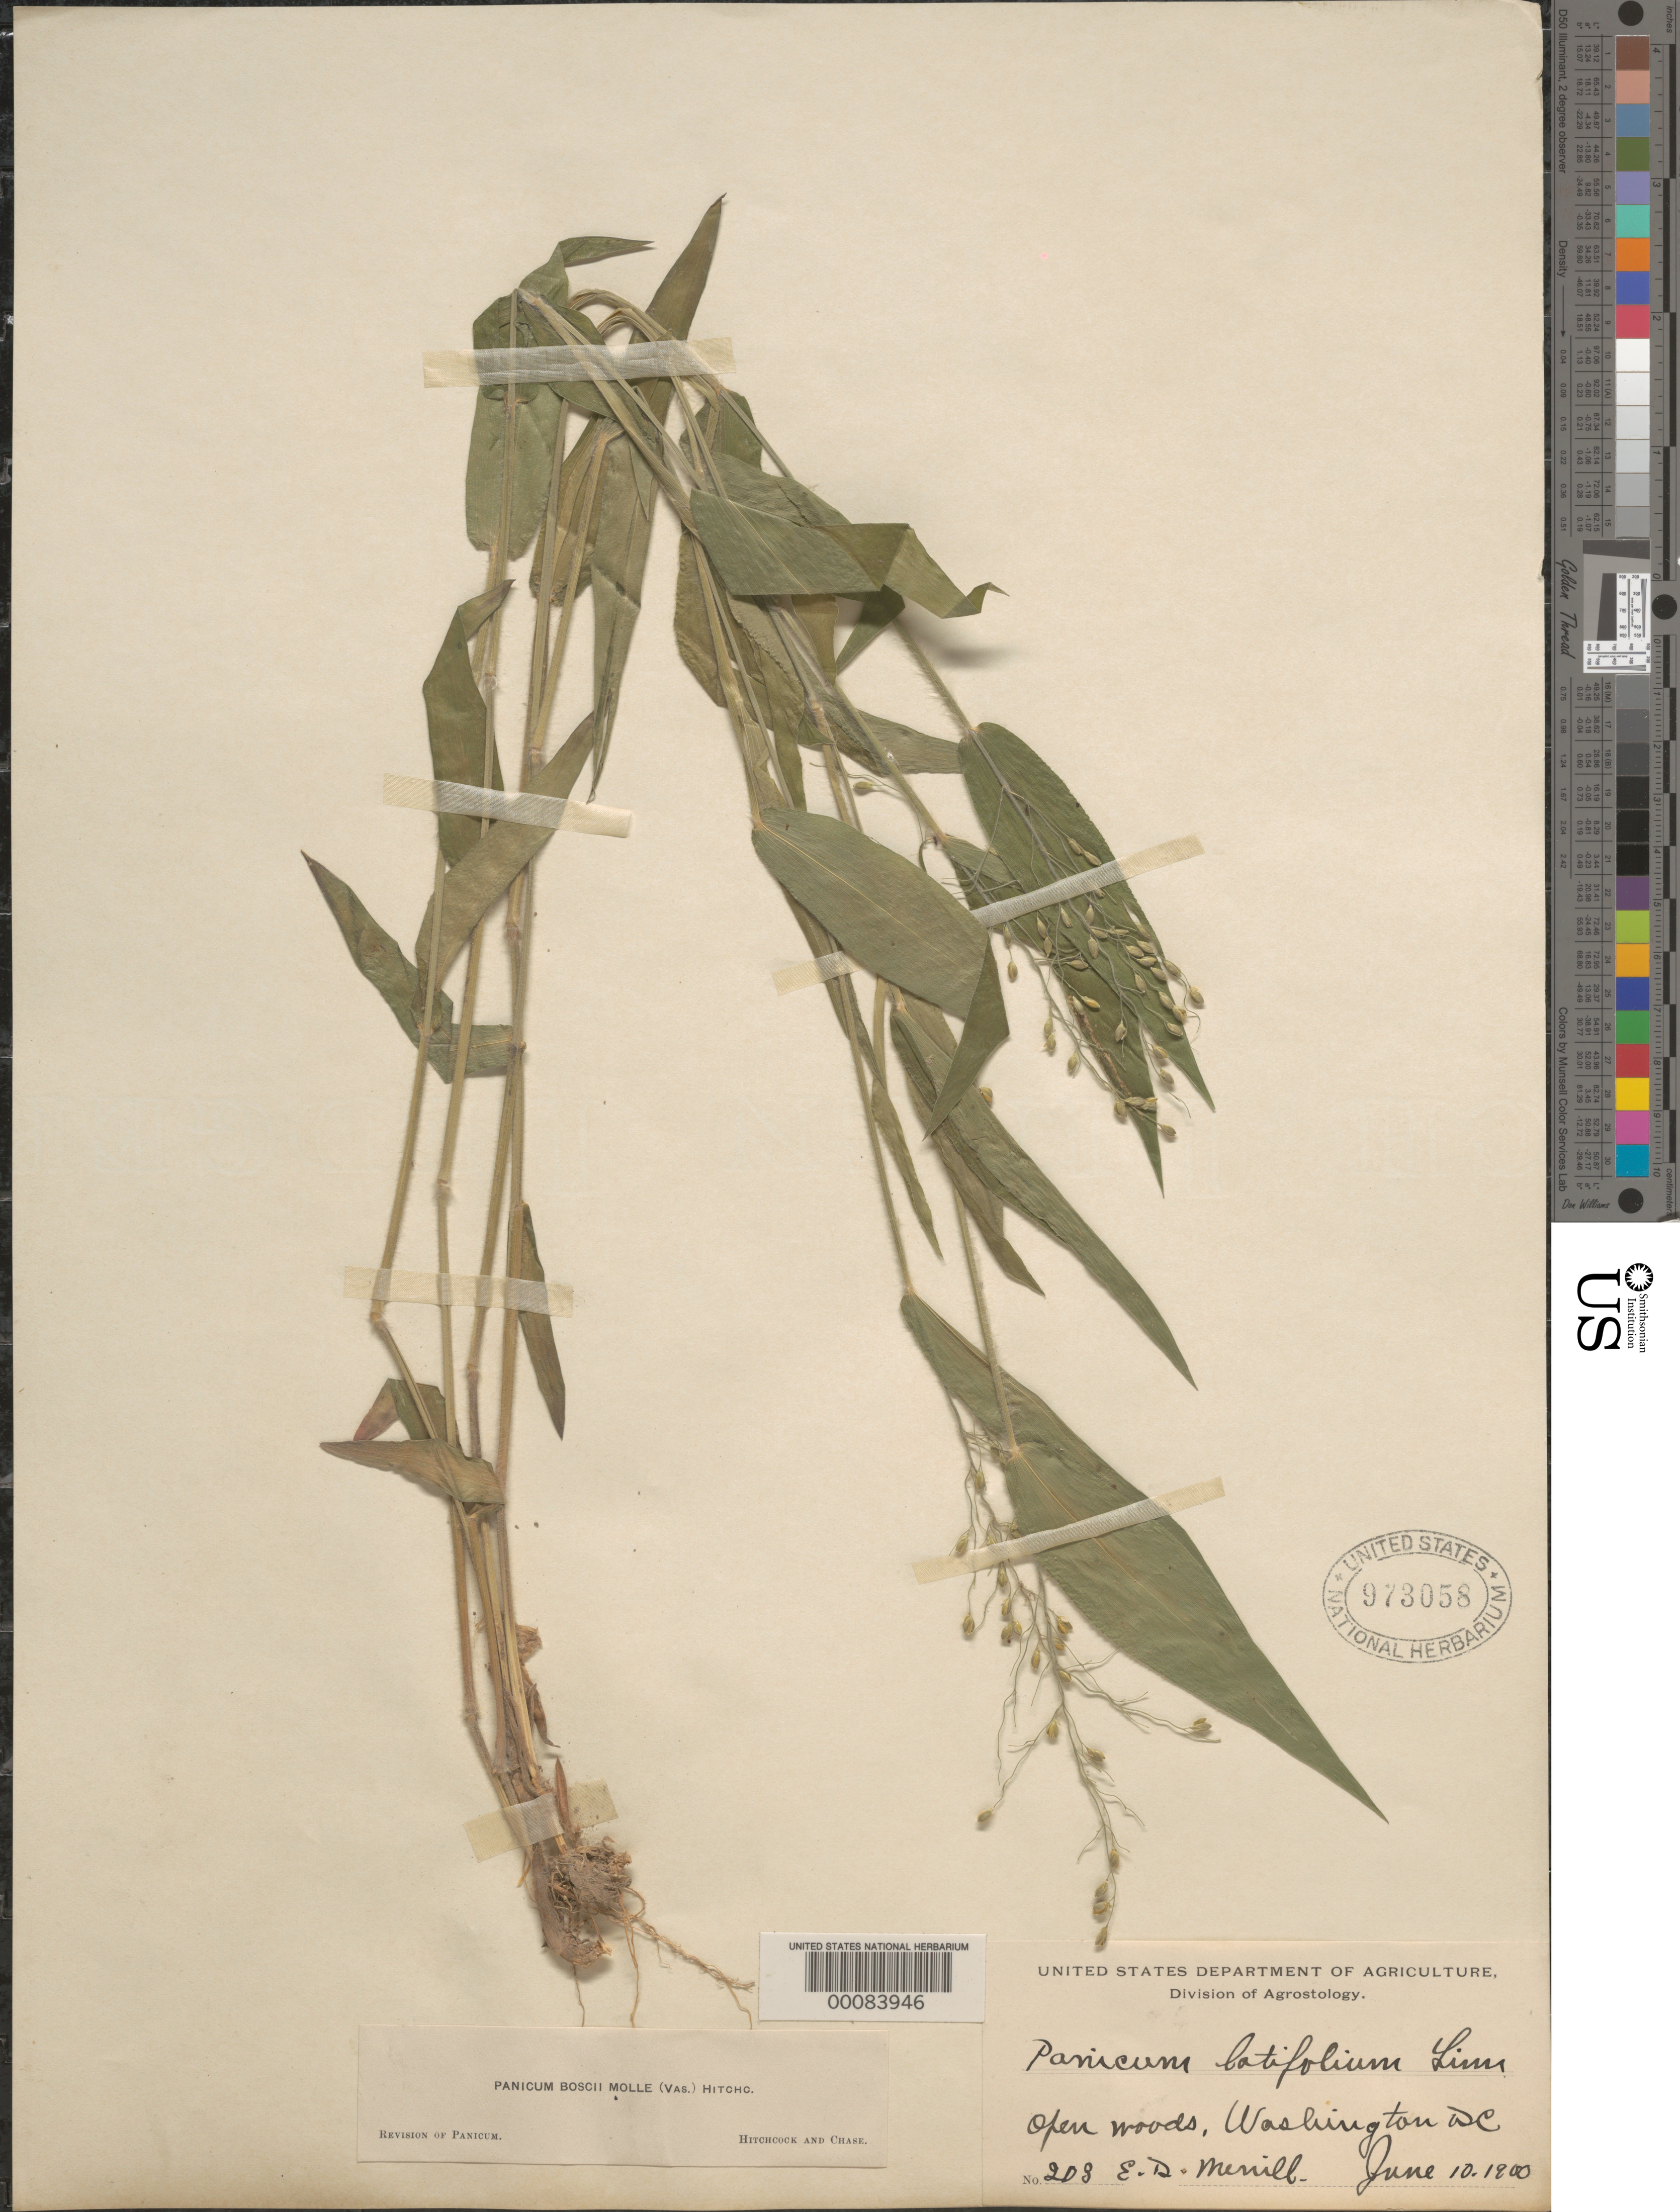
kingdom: Plantae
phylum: Tracheophyta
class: Liliopsida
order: Poales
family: Poaceae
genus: Dichanthelium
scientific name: Dichanthelium boscii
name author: (Poir.) Gould & C.A. Clark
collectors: E. D. Merrill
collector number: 208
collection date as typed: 10 Jun 1900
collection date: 1900-06-10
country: United States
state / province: District of Columbia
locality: Washington DC area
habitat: Open woods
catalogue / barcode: US 973058